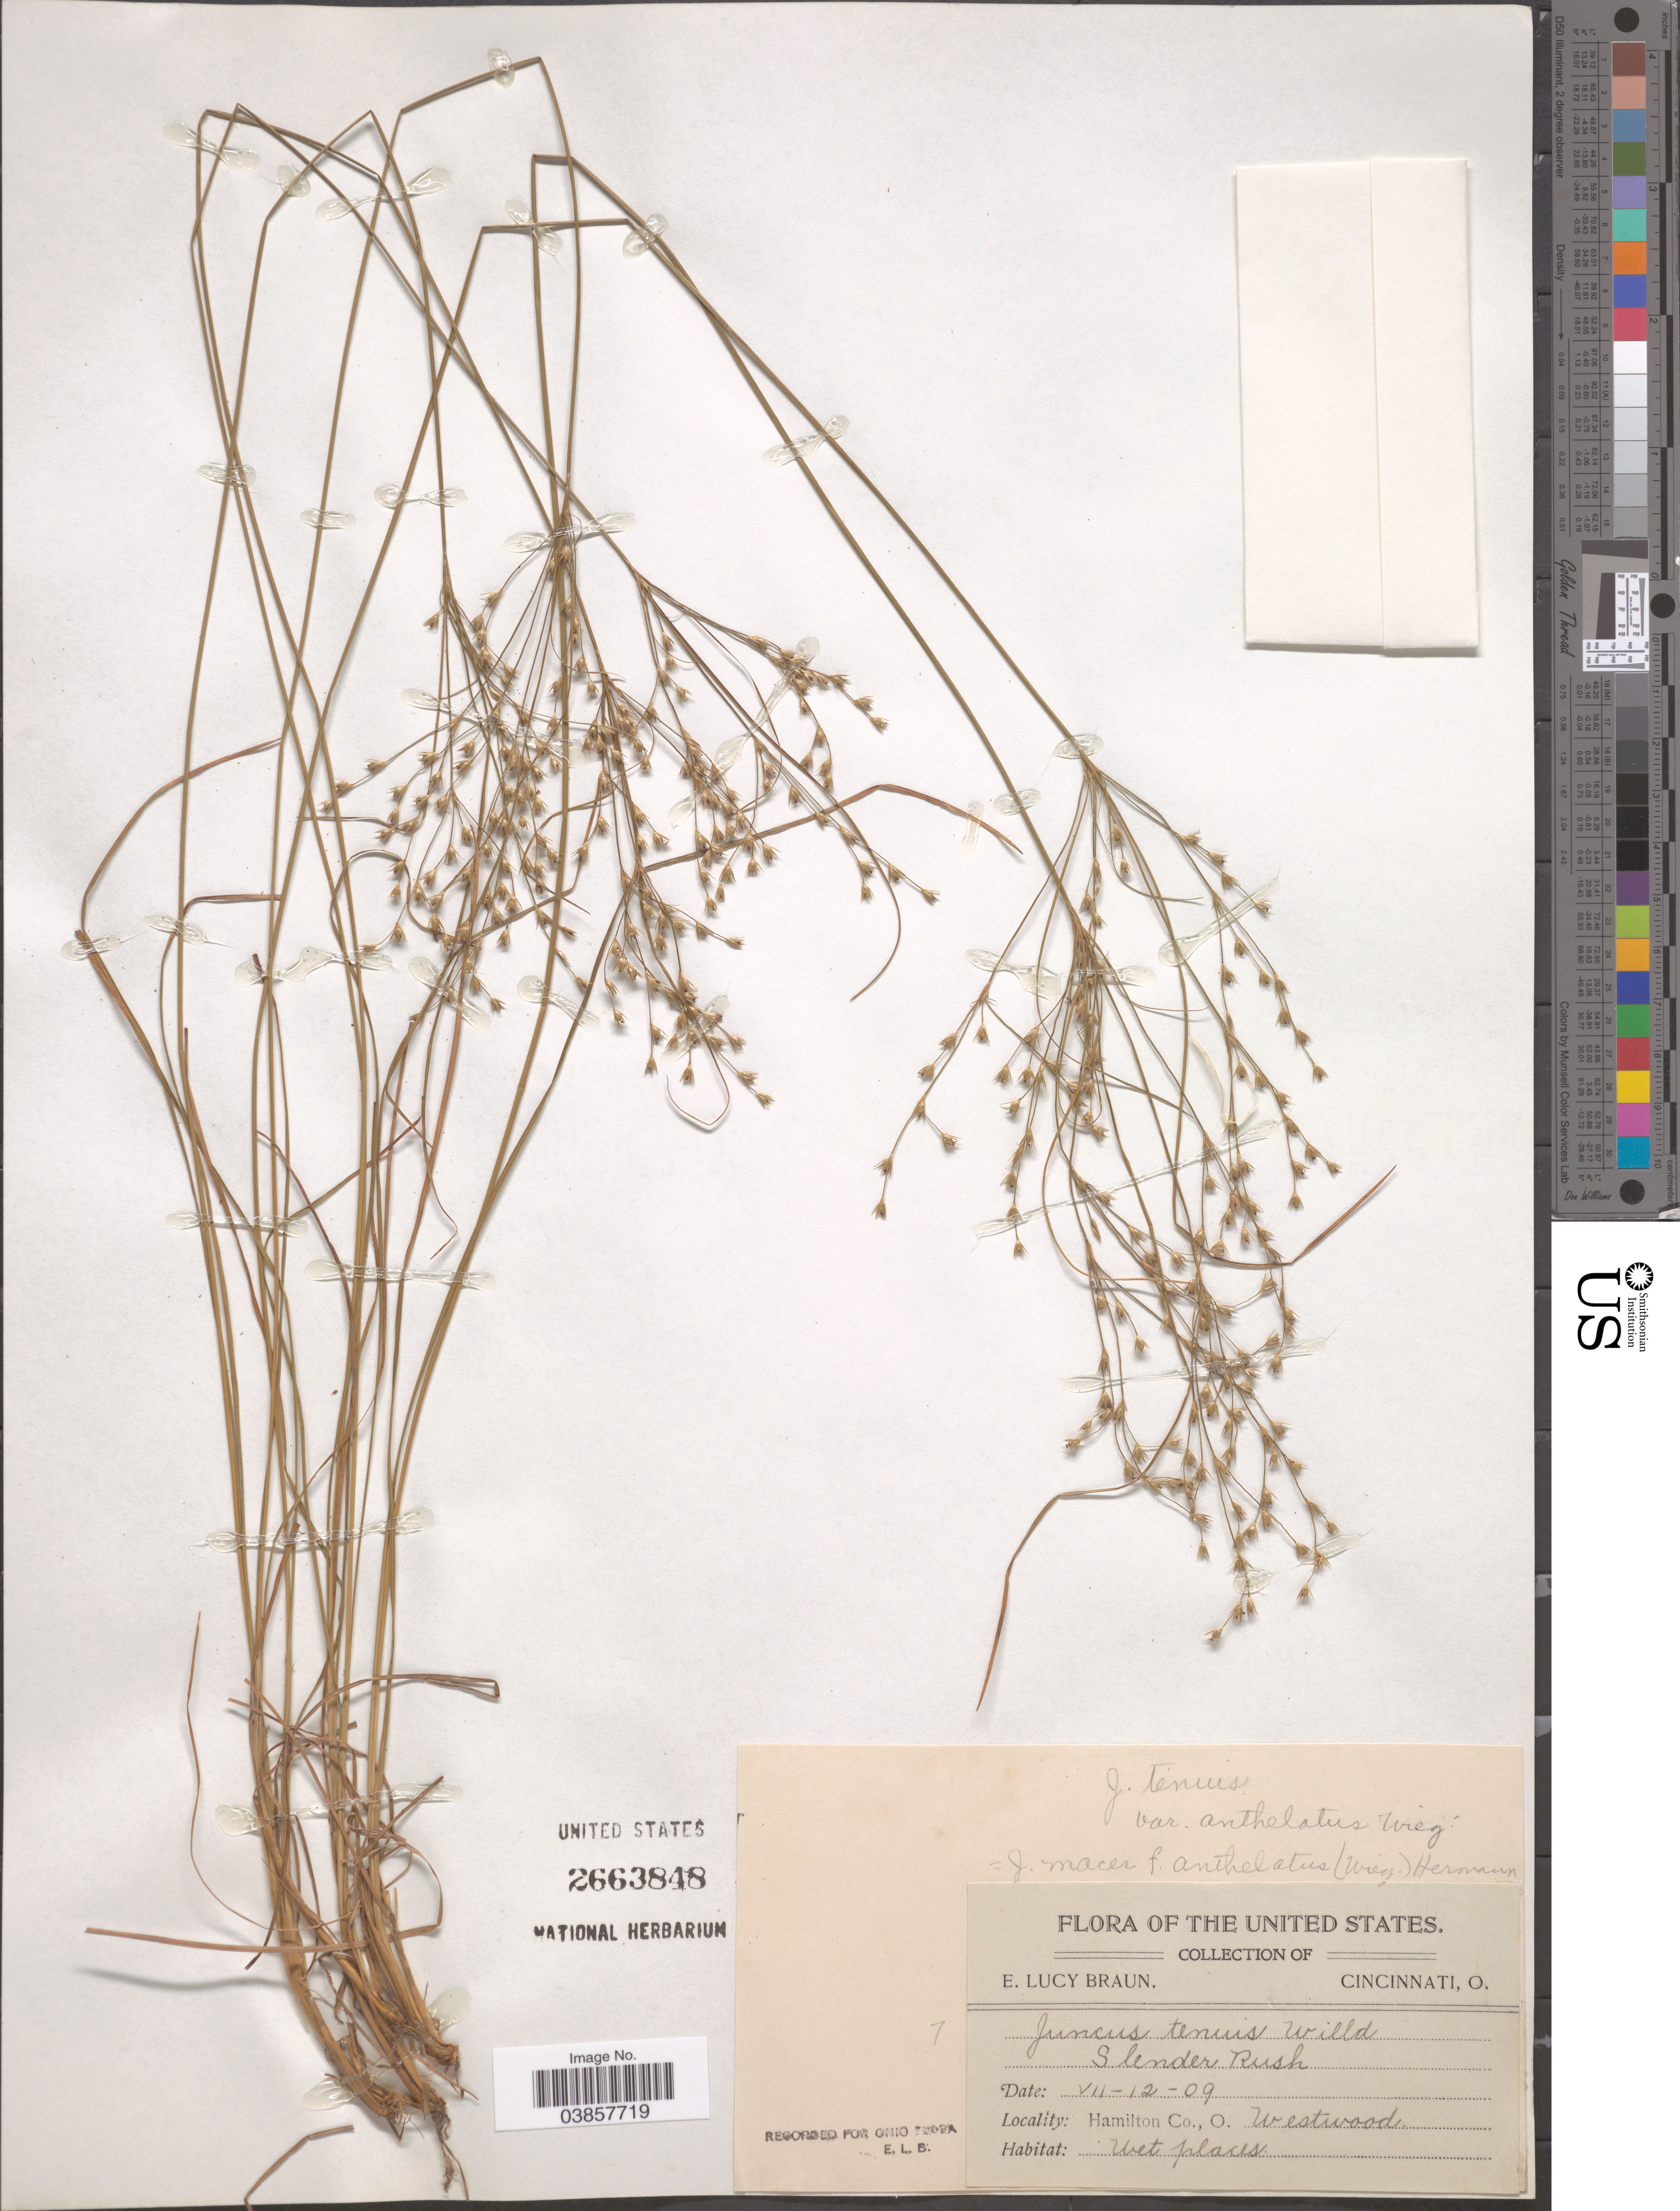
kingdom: Plantae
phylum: Tracheophyta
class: Liliopsida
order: Poales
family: Juncaceae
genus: Juncus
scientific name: Juncus tenuis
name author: Willd.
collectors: E. L. Braun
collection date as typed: Transcribed d/m/y: 12/7/9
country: United States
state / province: Ohio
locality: Hamilton Co., Westwood.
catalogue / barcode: US 2663848